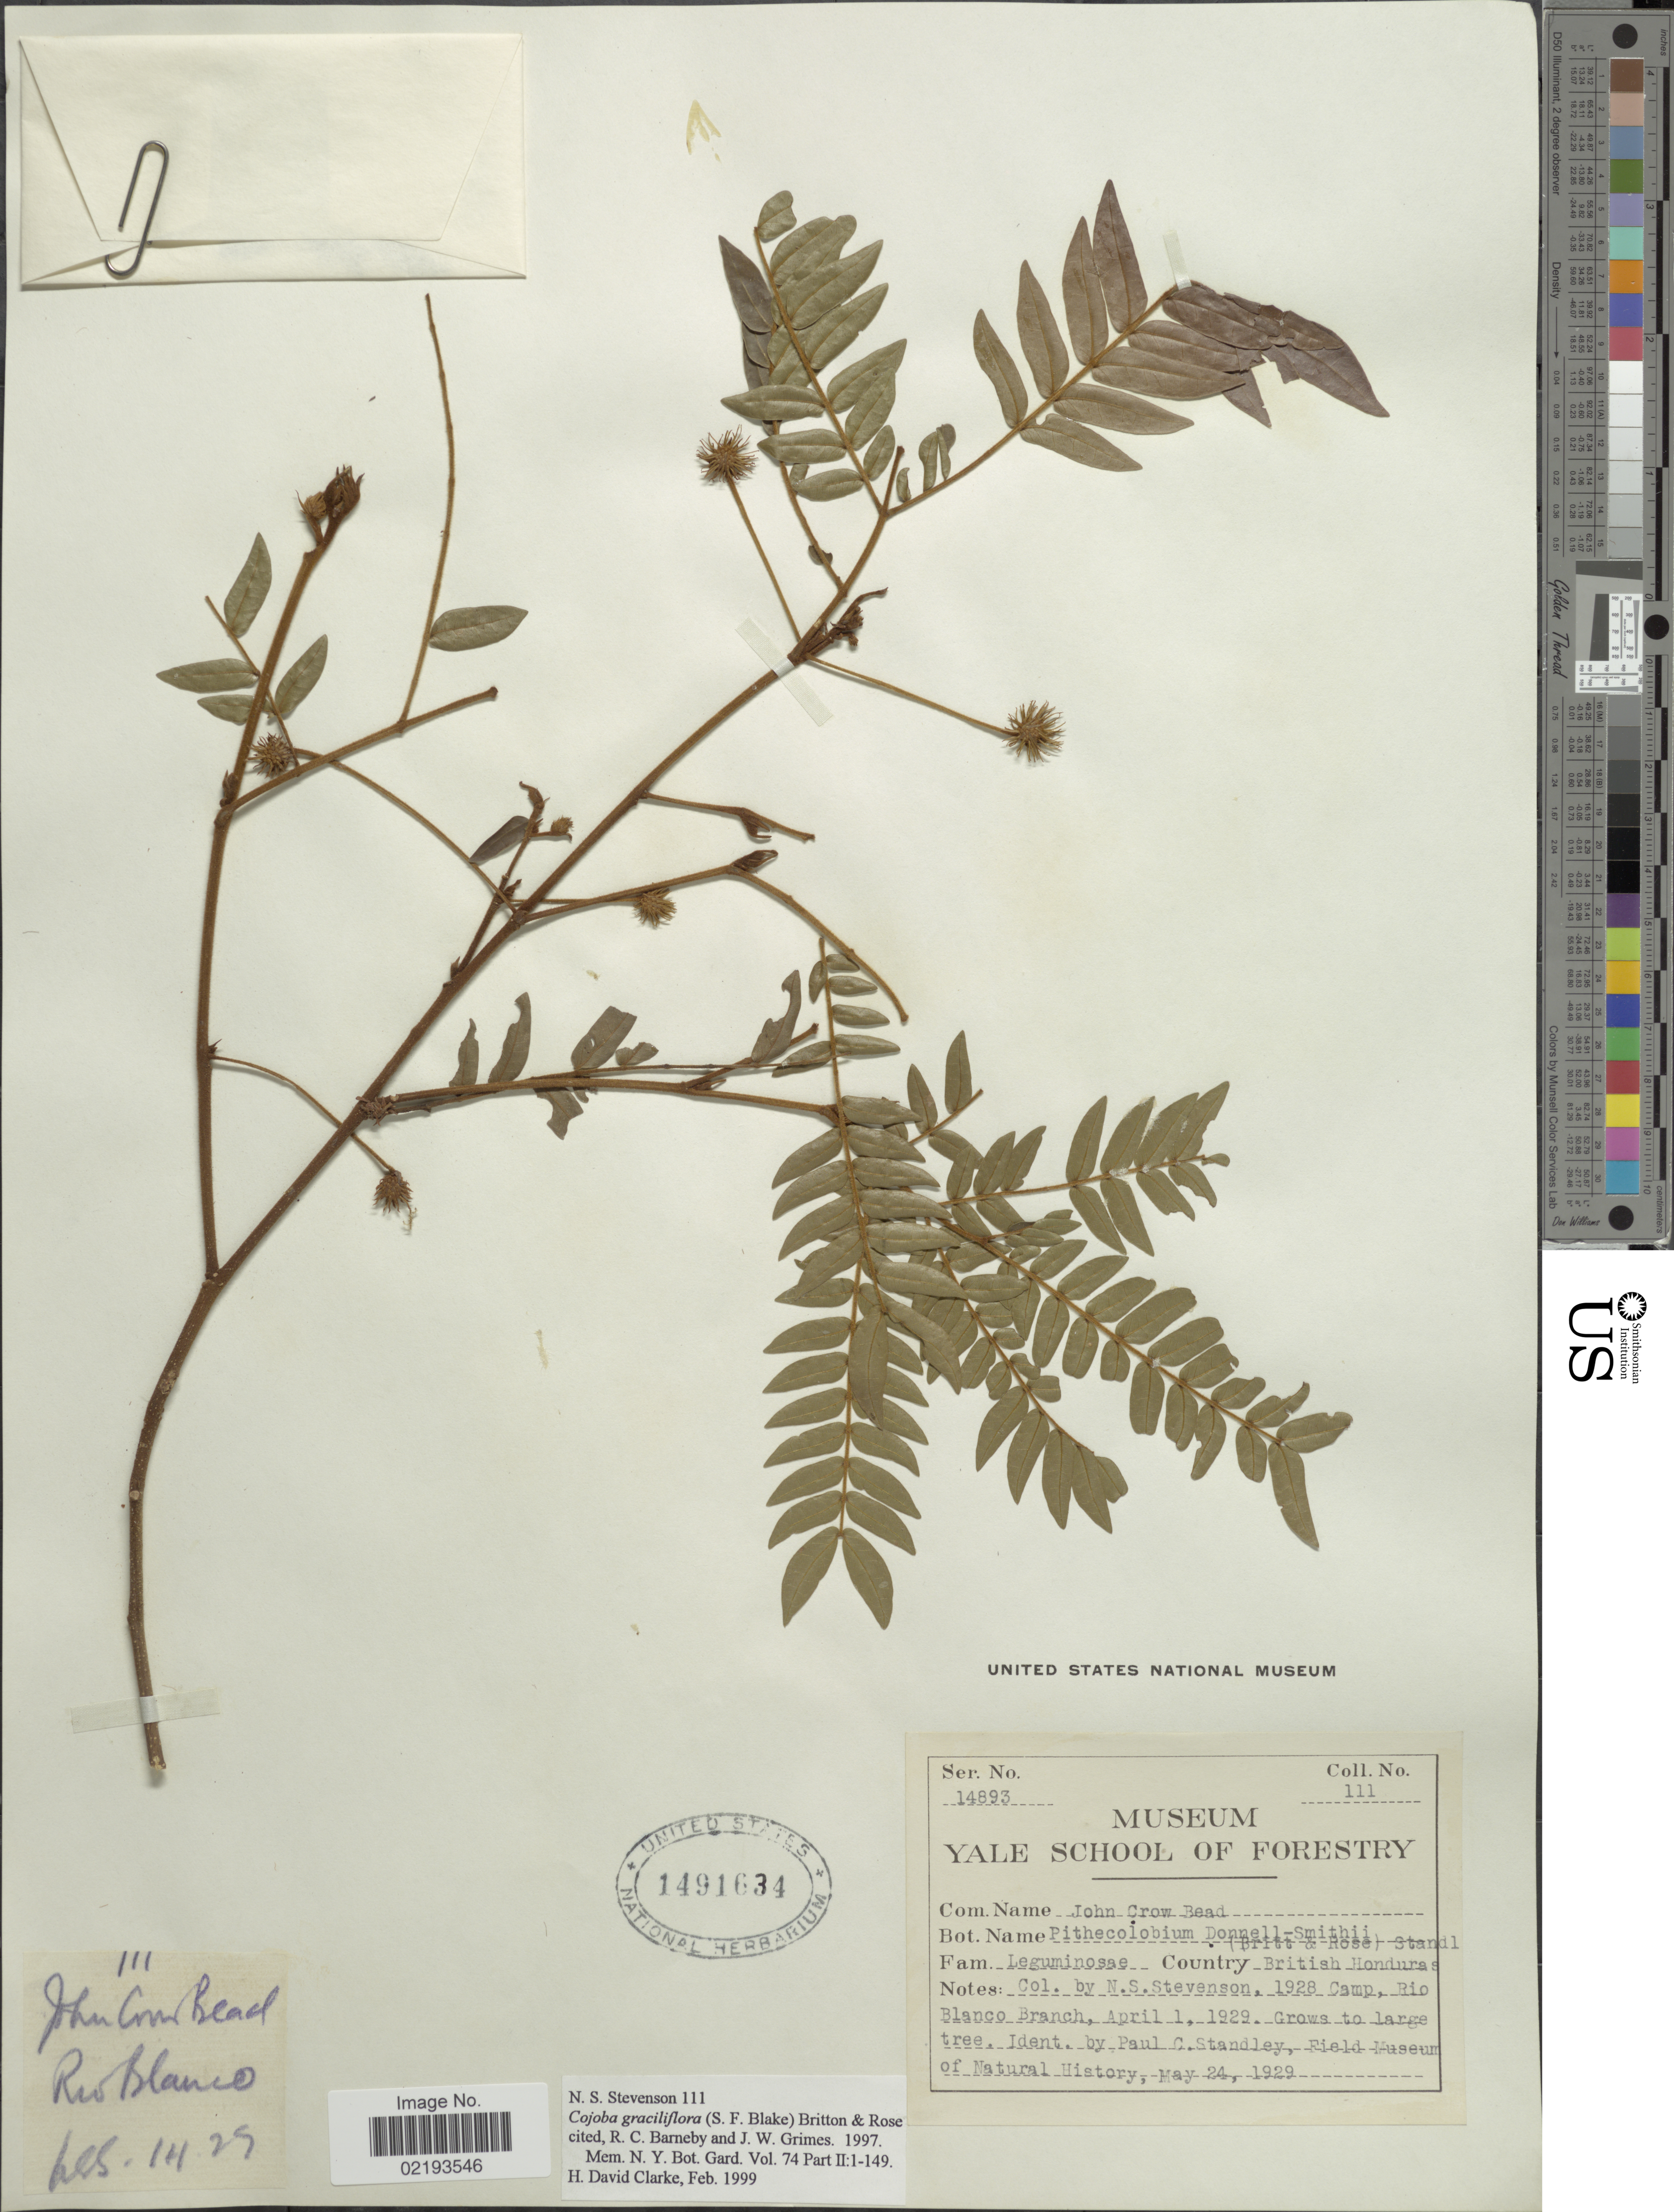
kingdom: Plantae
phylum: Tracheophyta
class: Magnoliopsida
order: Fabales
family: Fabaceae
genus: Cojoba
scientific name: Cojoba graciliflora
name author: (S.F. Blake) Britton & Rose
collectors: N. Stevenson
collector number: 111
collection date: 1928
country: Belize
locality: British Honduras, Camp, Rio Blanco Branch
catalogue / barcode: US 1491634